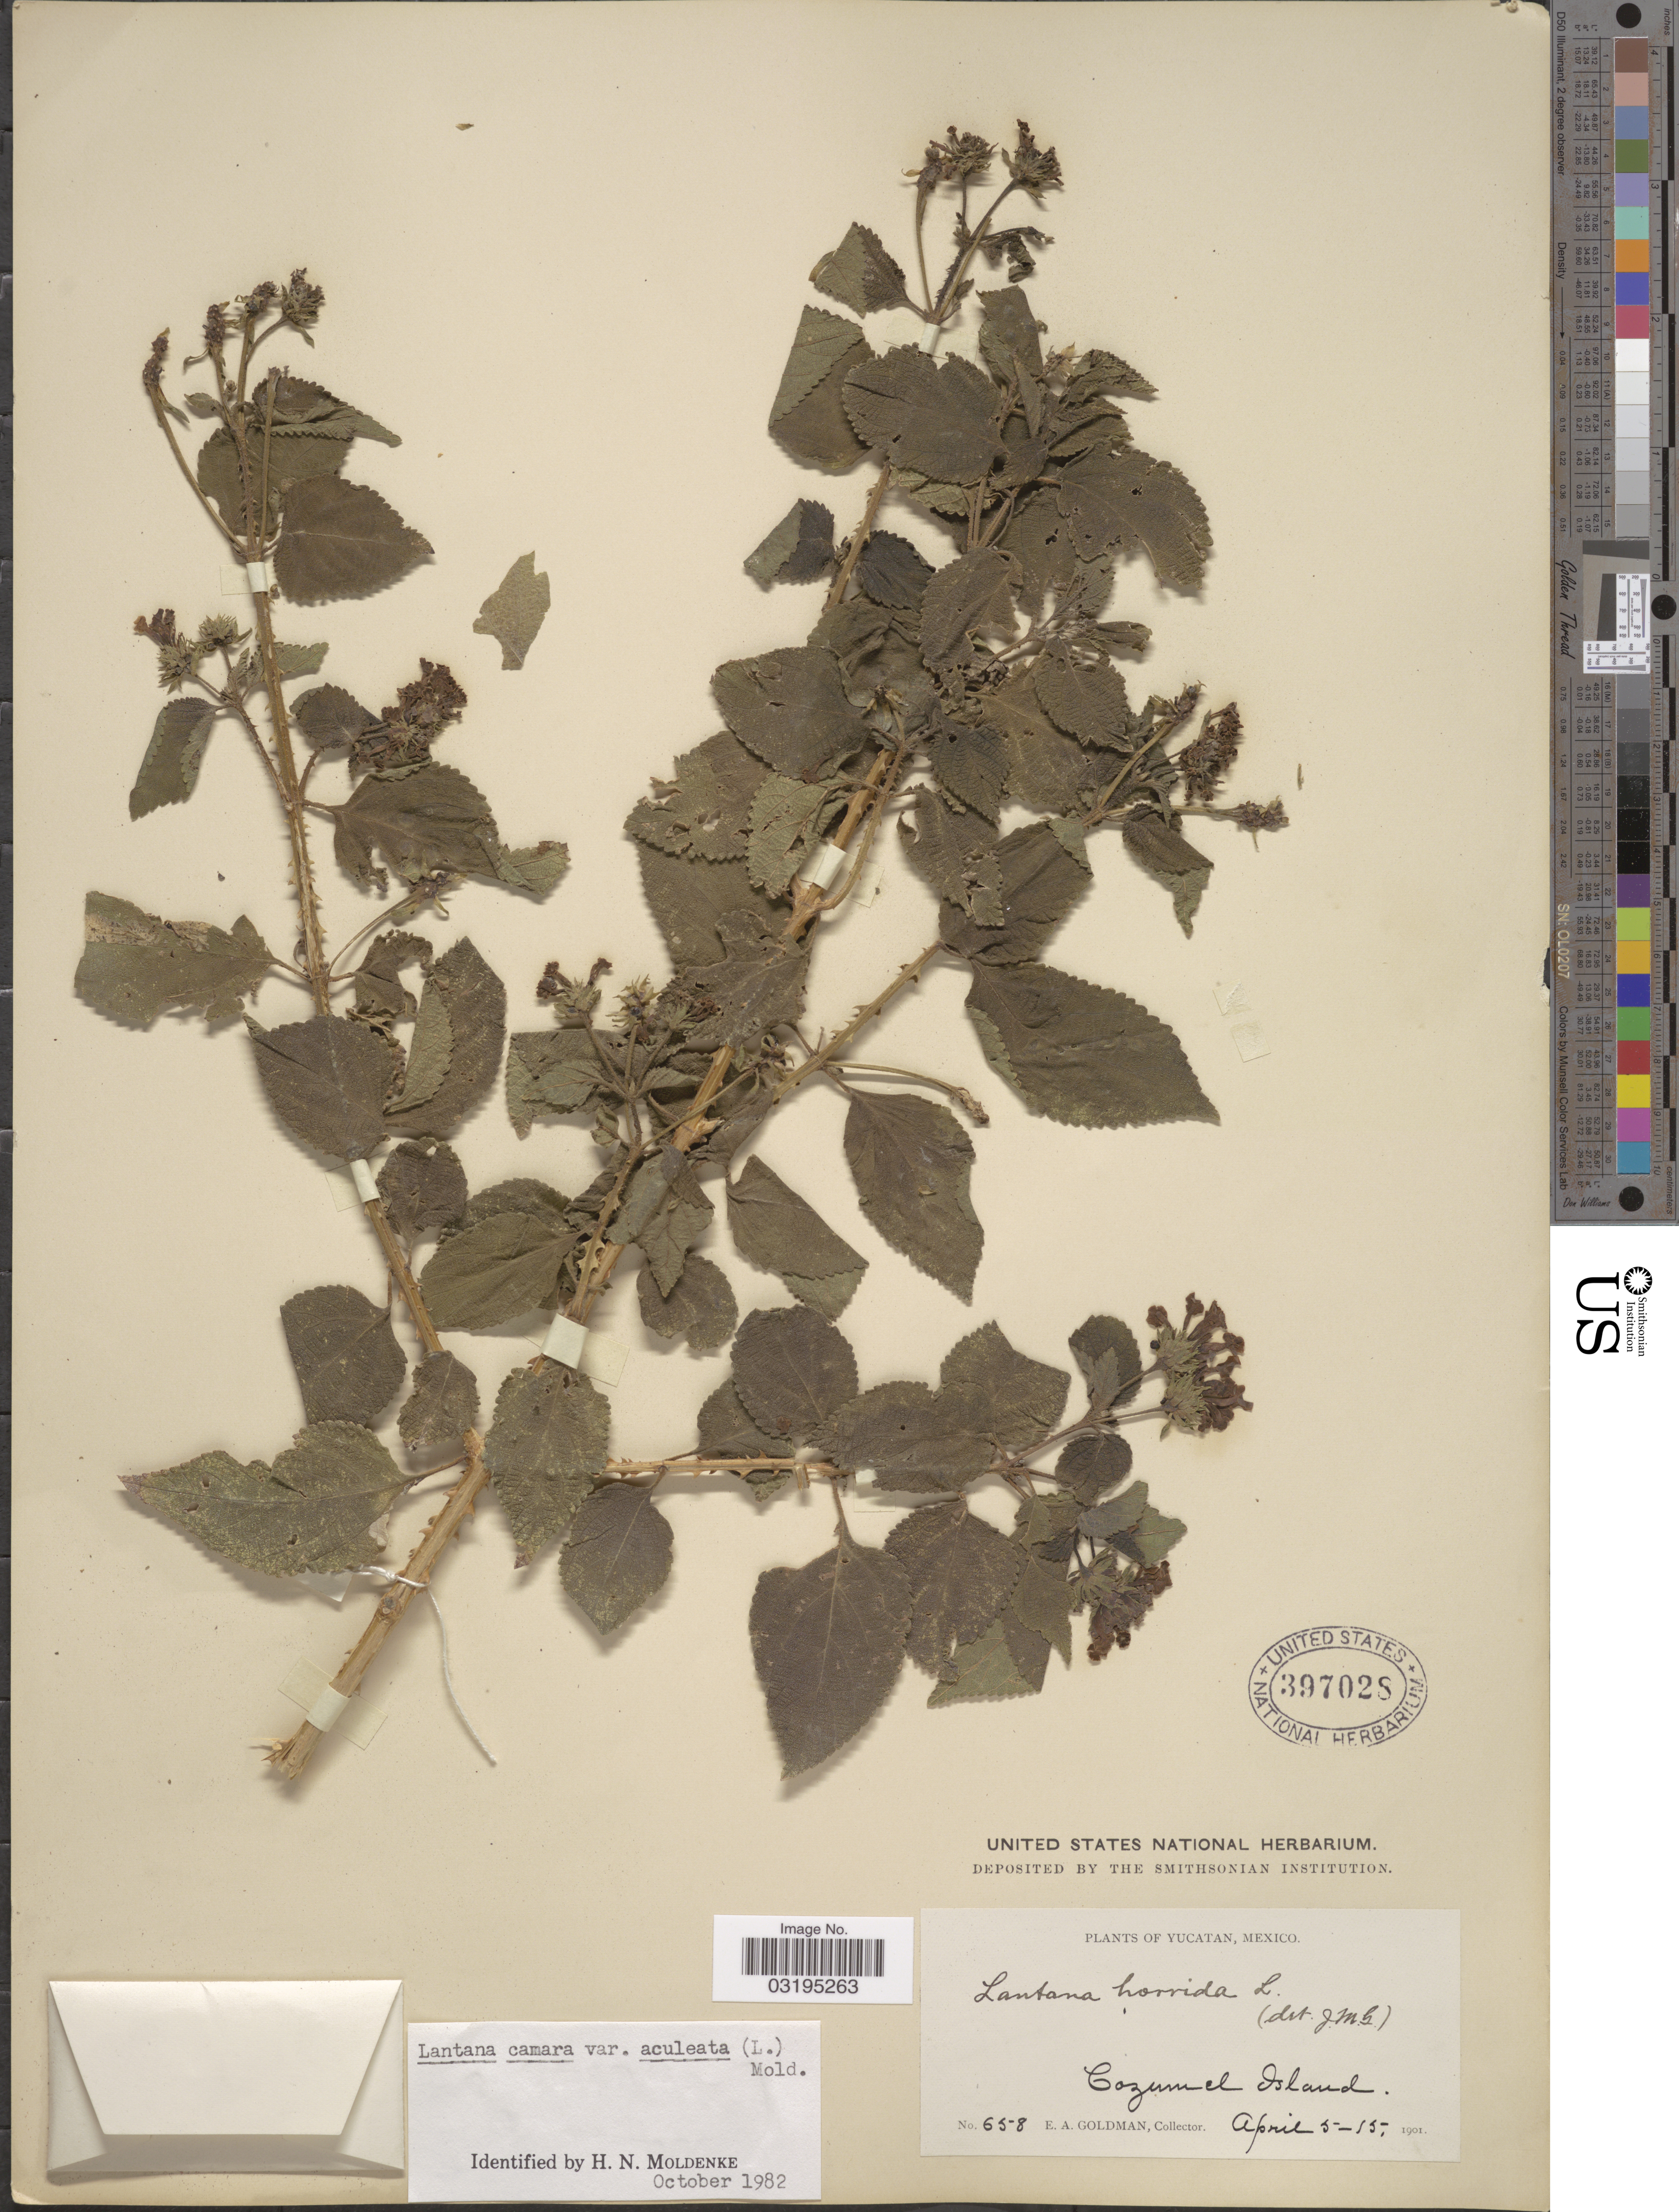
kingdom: Plantae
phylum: Tracheophyta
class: Magnoliopsida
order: Lamiales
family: Verbenaceae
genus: Lantana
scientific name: Lantana camara var. aculeata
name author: (L.) Moldenke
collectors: E. A. Goldman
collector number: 658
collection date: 1901-04-05/1901-04-15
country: Mexico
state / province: Yucatán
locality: Cozumel Island.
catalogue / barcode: US 397028